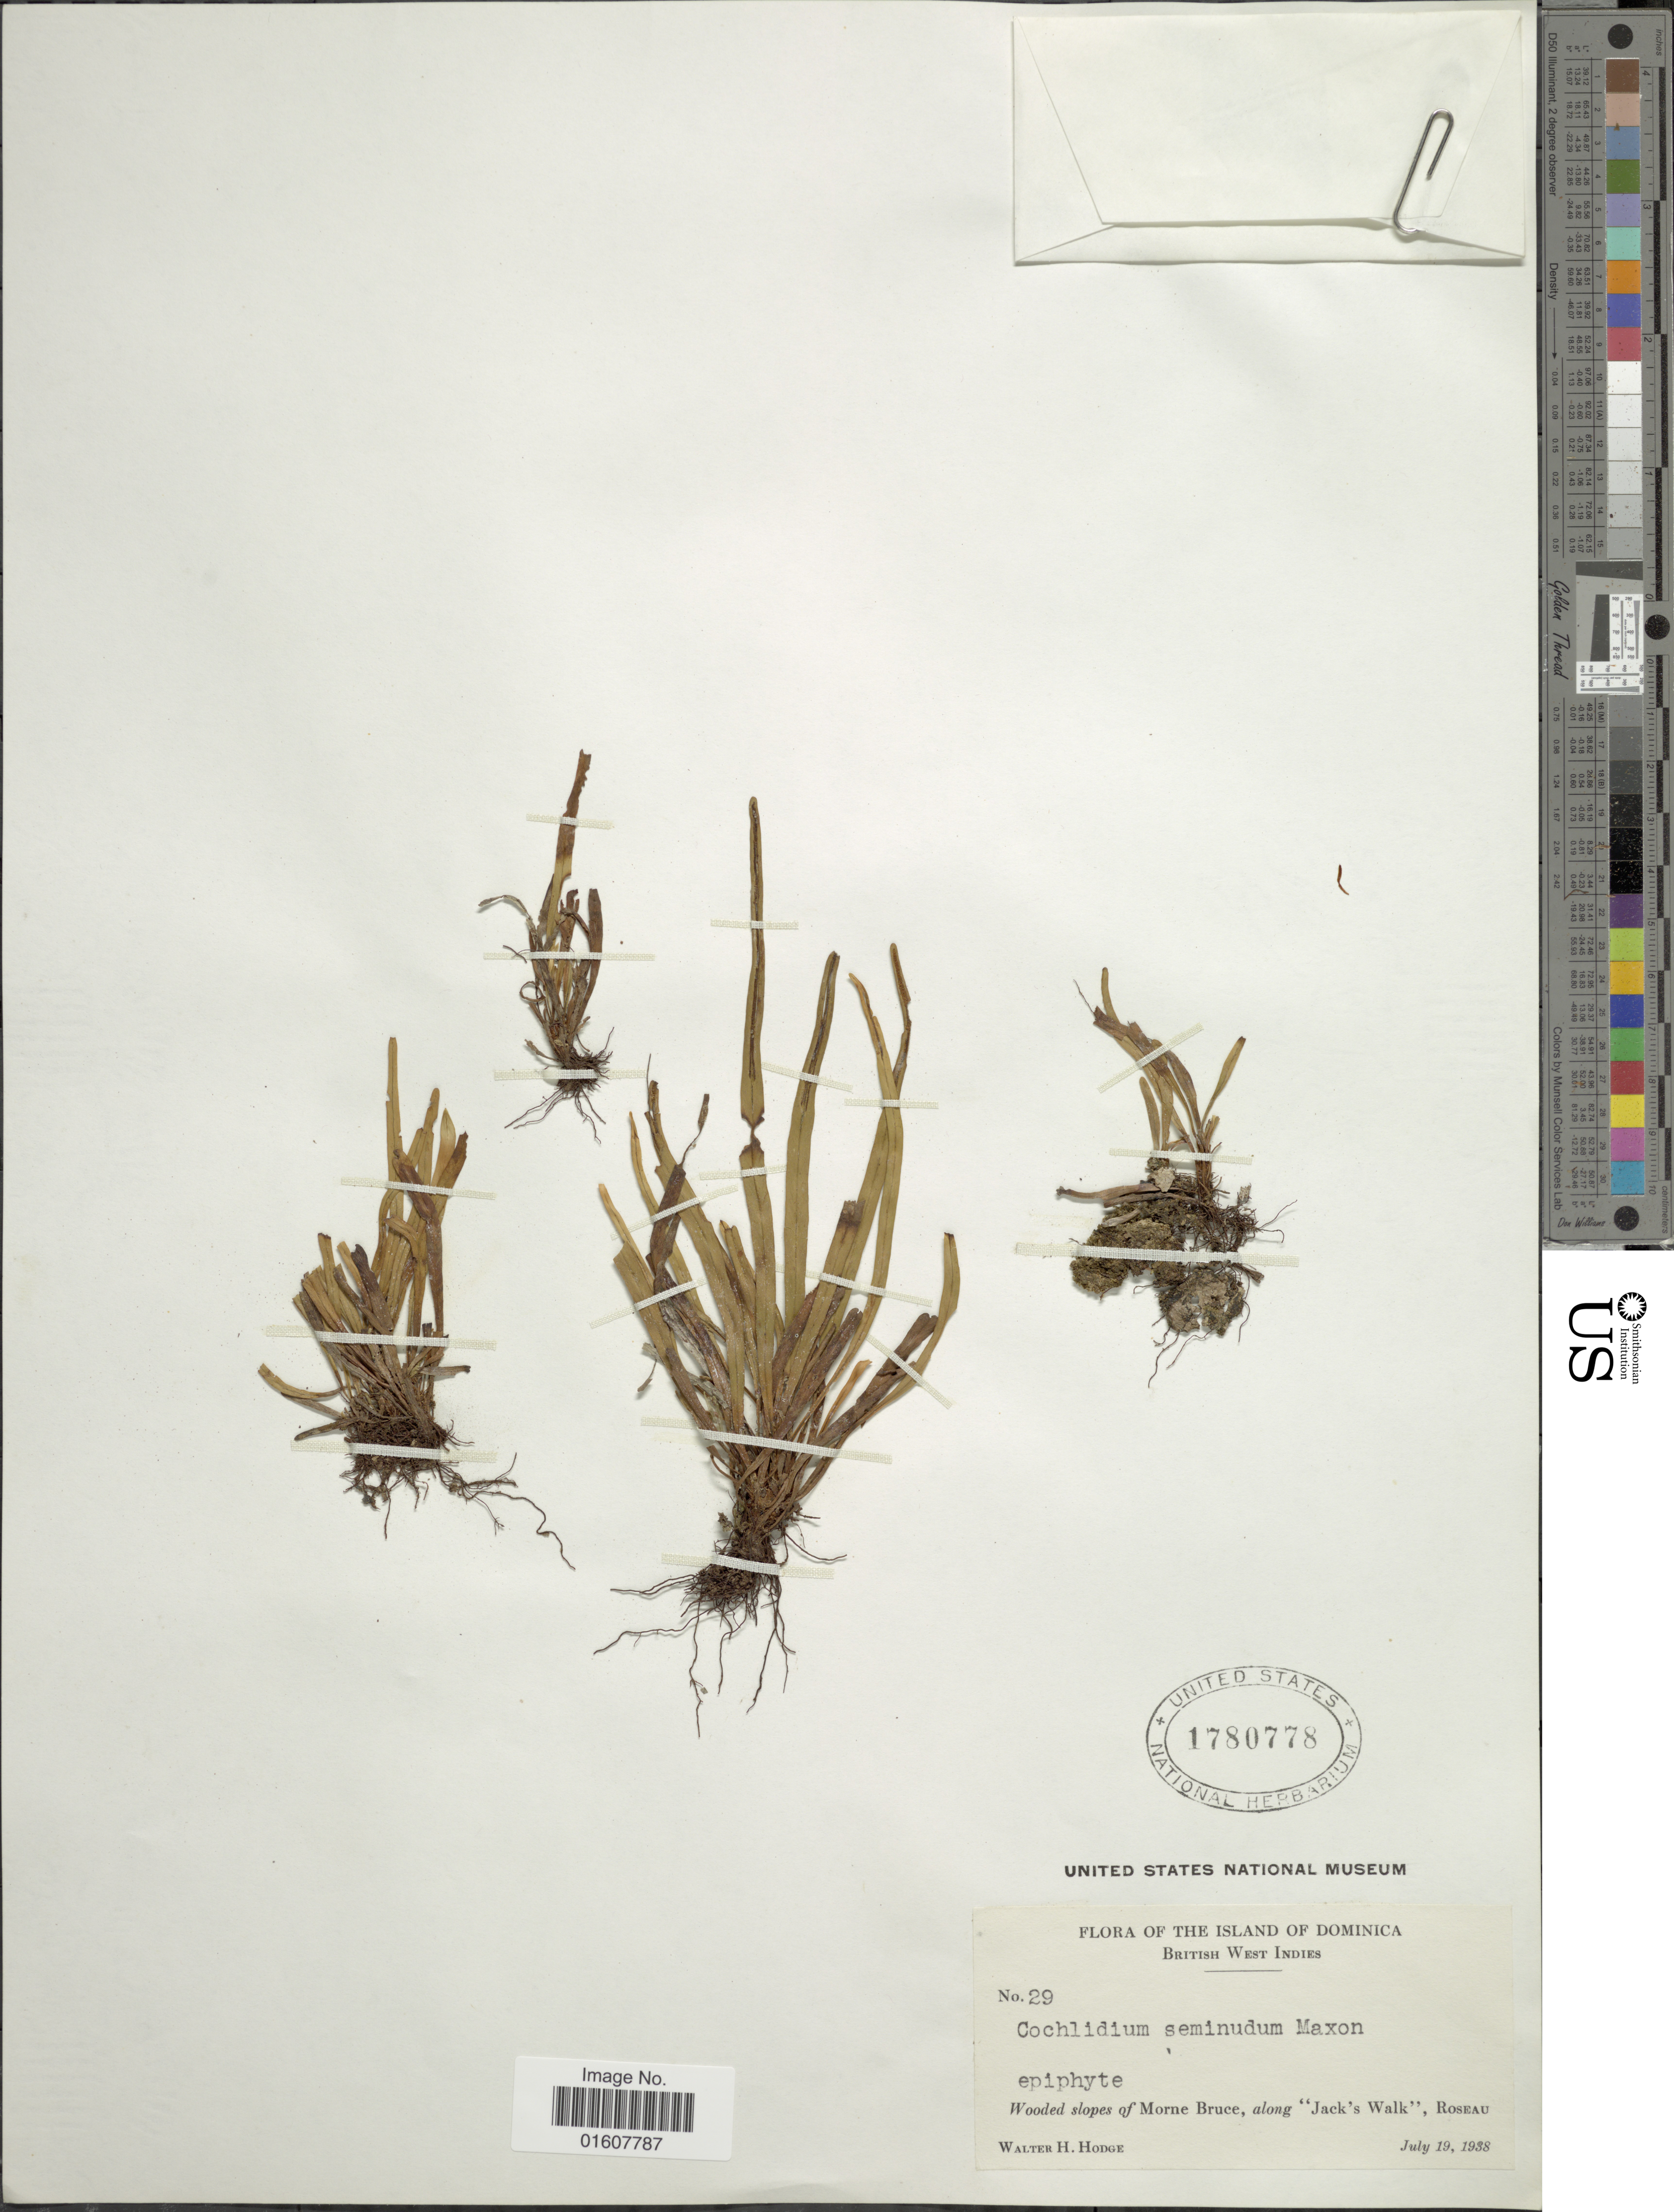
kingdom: Plantae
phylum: Tracheophyta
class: Polypodiopsida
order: Polypodiales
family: Polypodiaceae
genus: Cochlidium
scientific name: Cochlidium seminudum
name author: (Willd.) Maxon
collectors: W. Hodge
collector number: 29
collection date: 1938-07-19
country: Dominica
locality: The Island of Dominica, British West Indies, Wooded slope of Morne Bruce, along 'Jack's Walk', Rouseau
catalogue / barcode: US 1780778